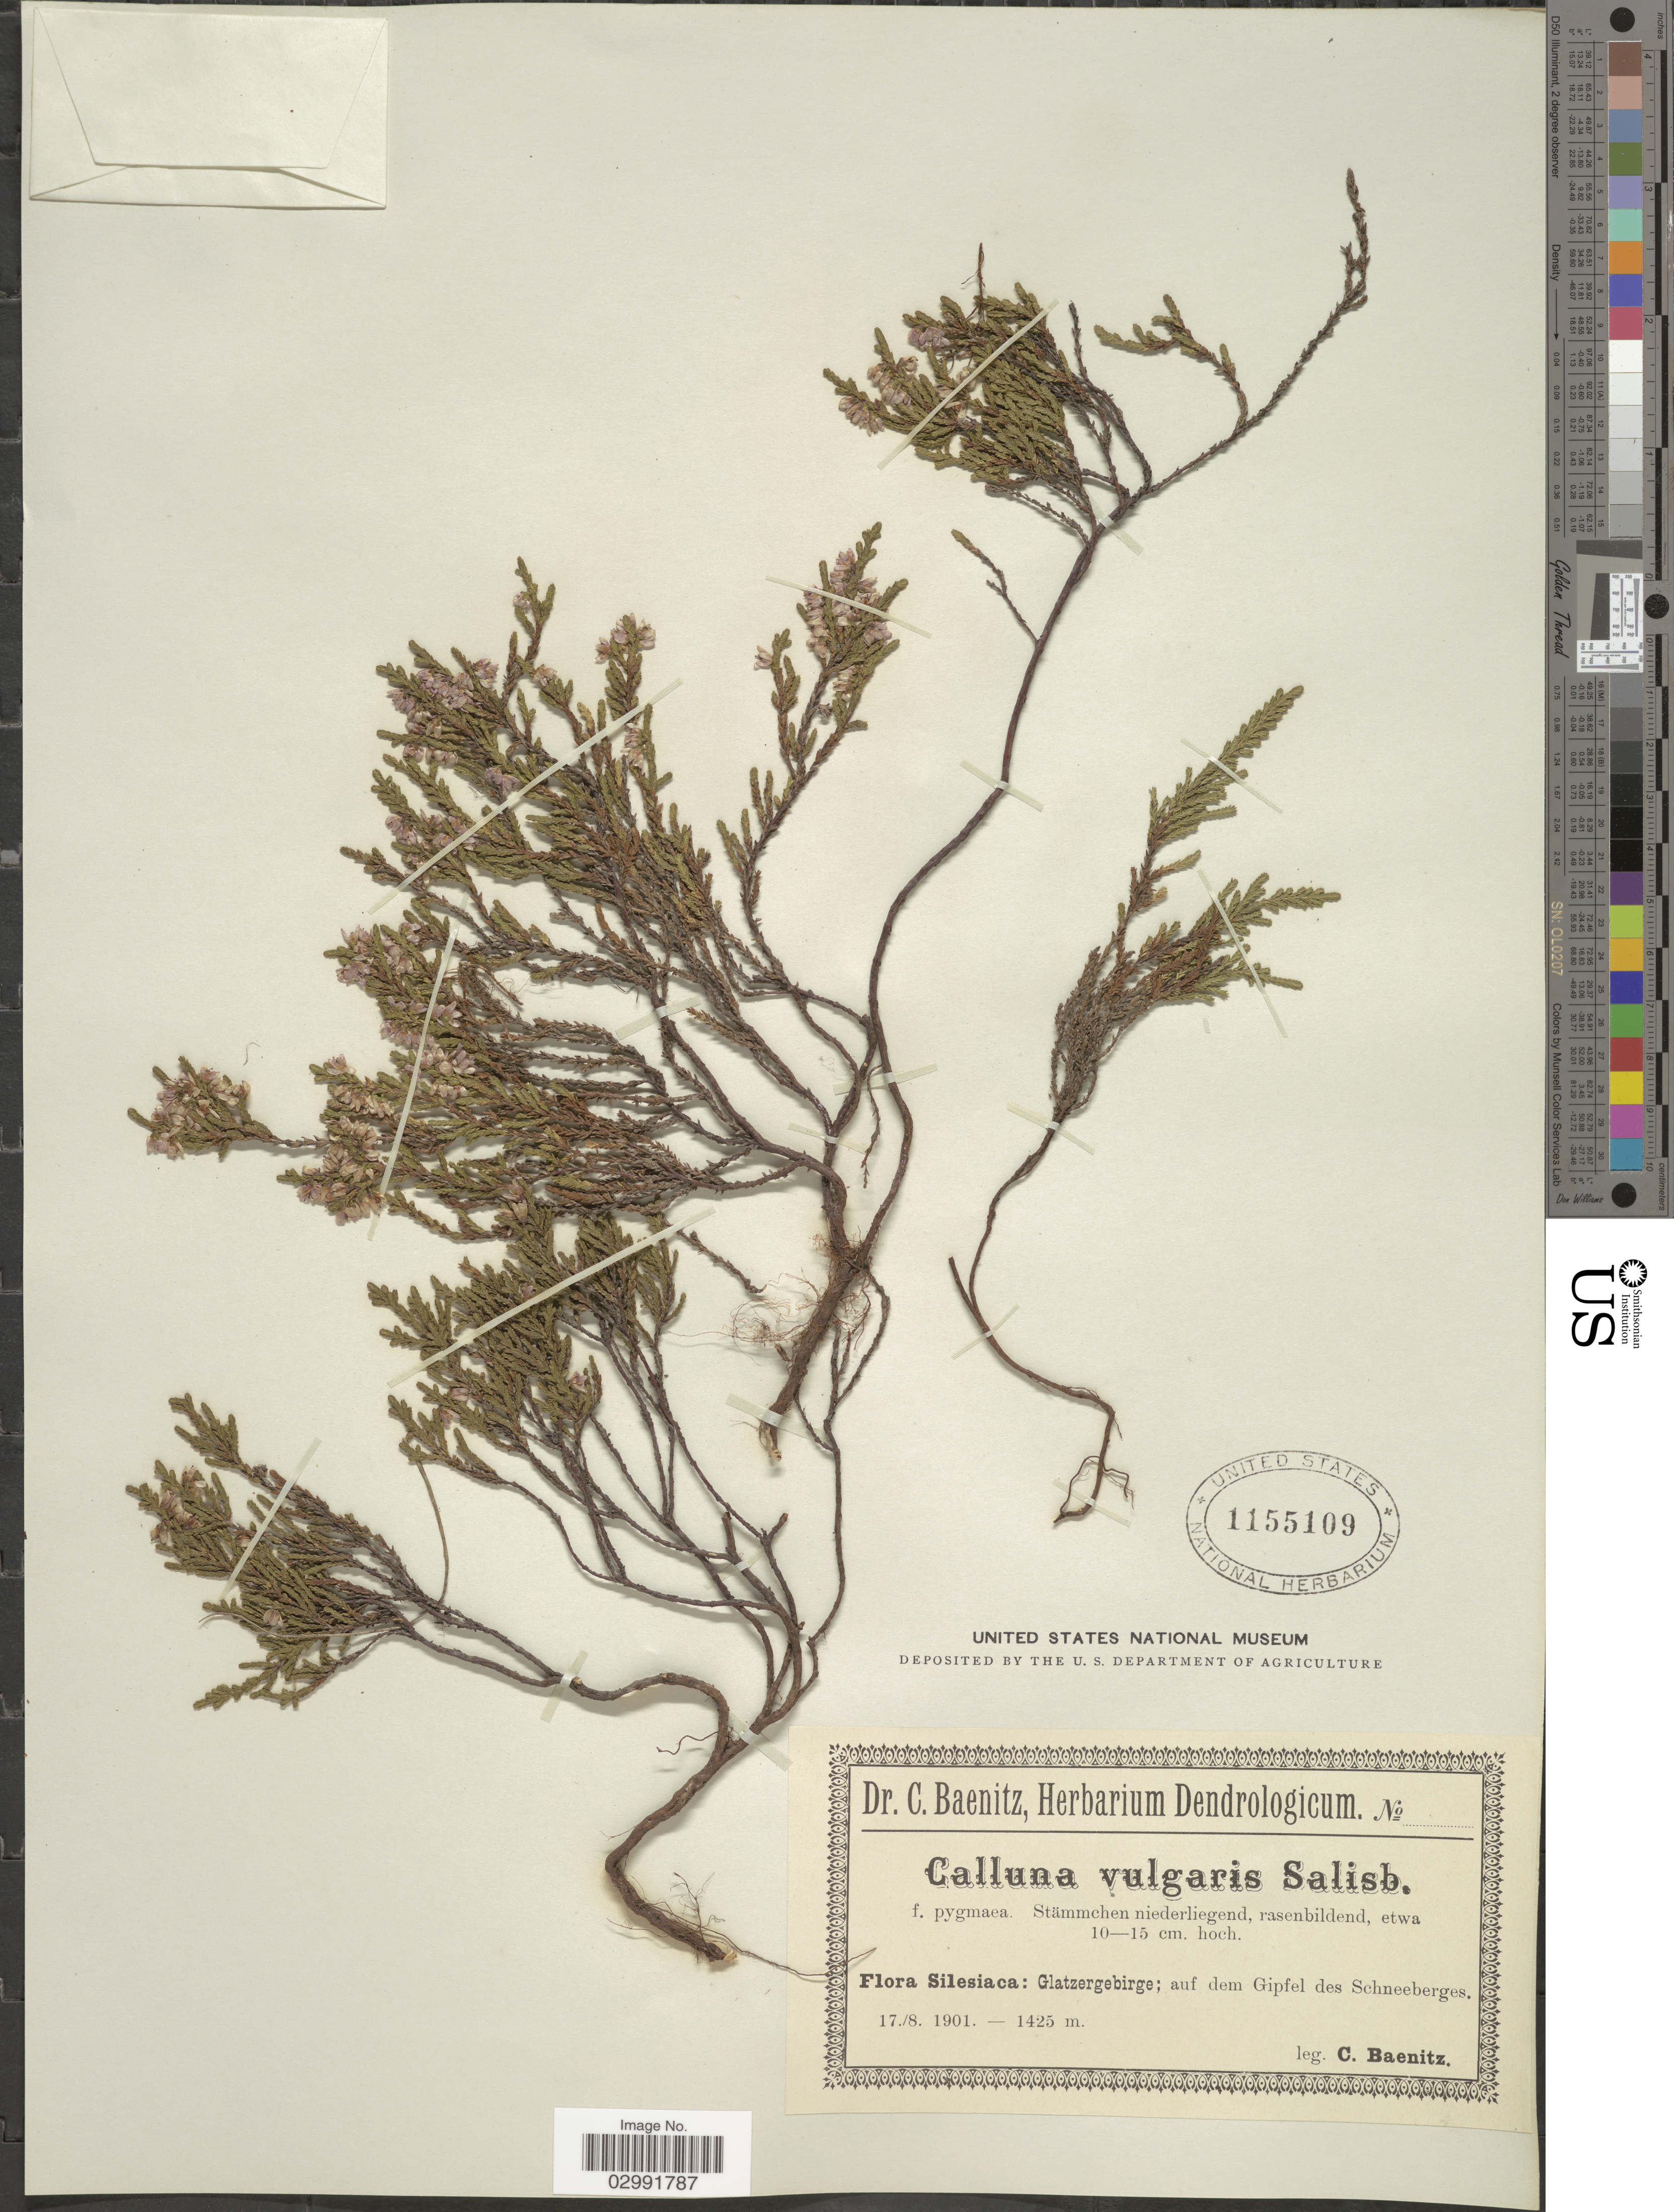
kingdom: Plantae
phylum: Tracheophyta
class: Magnoliopsida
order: Ericales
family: Ericaceae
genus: Calluna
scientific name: Calluna vulgaris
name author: (L.) Hull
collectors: C. G. Baenitz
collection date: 1901-08-17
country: Poland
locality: Silesiaca: Glatzergebirge; auf dem Gipfel des Schneeberges.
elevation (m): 1425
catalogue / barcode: US 1155109